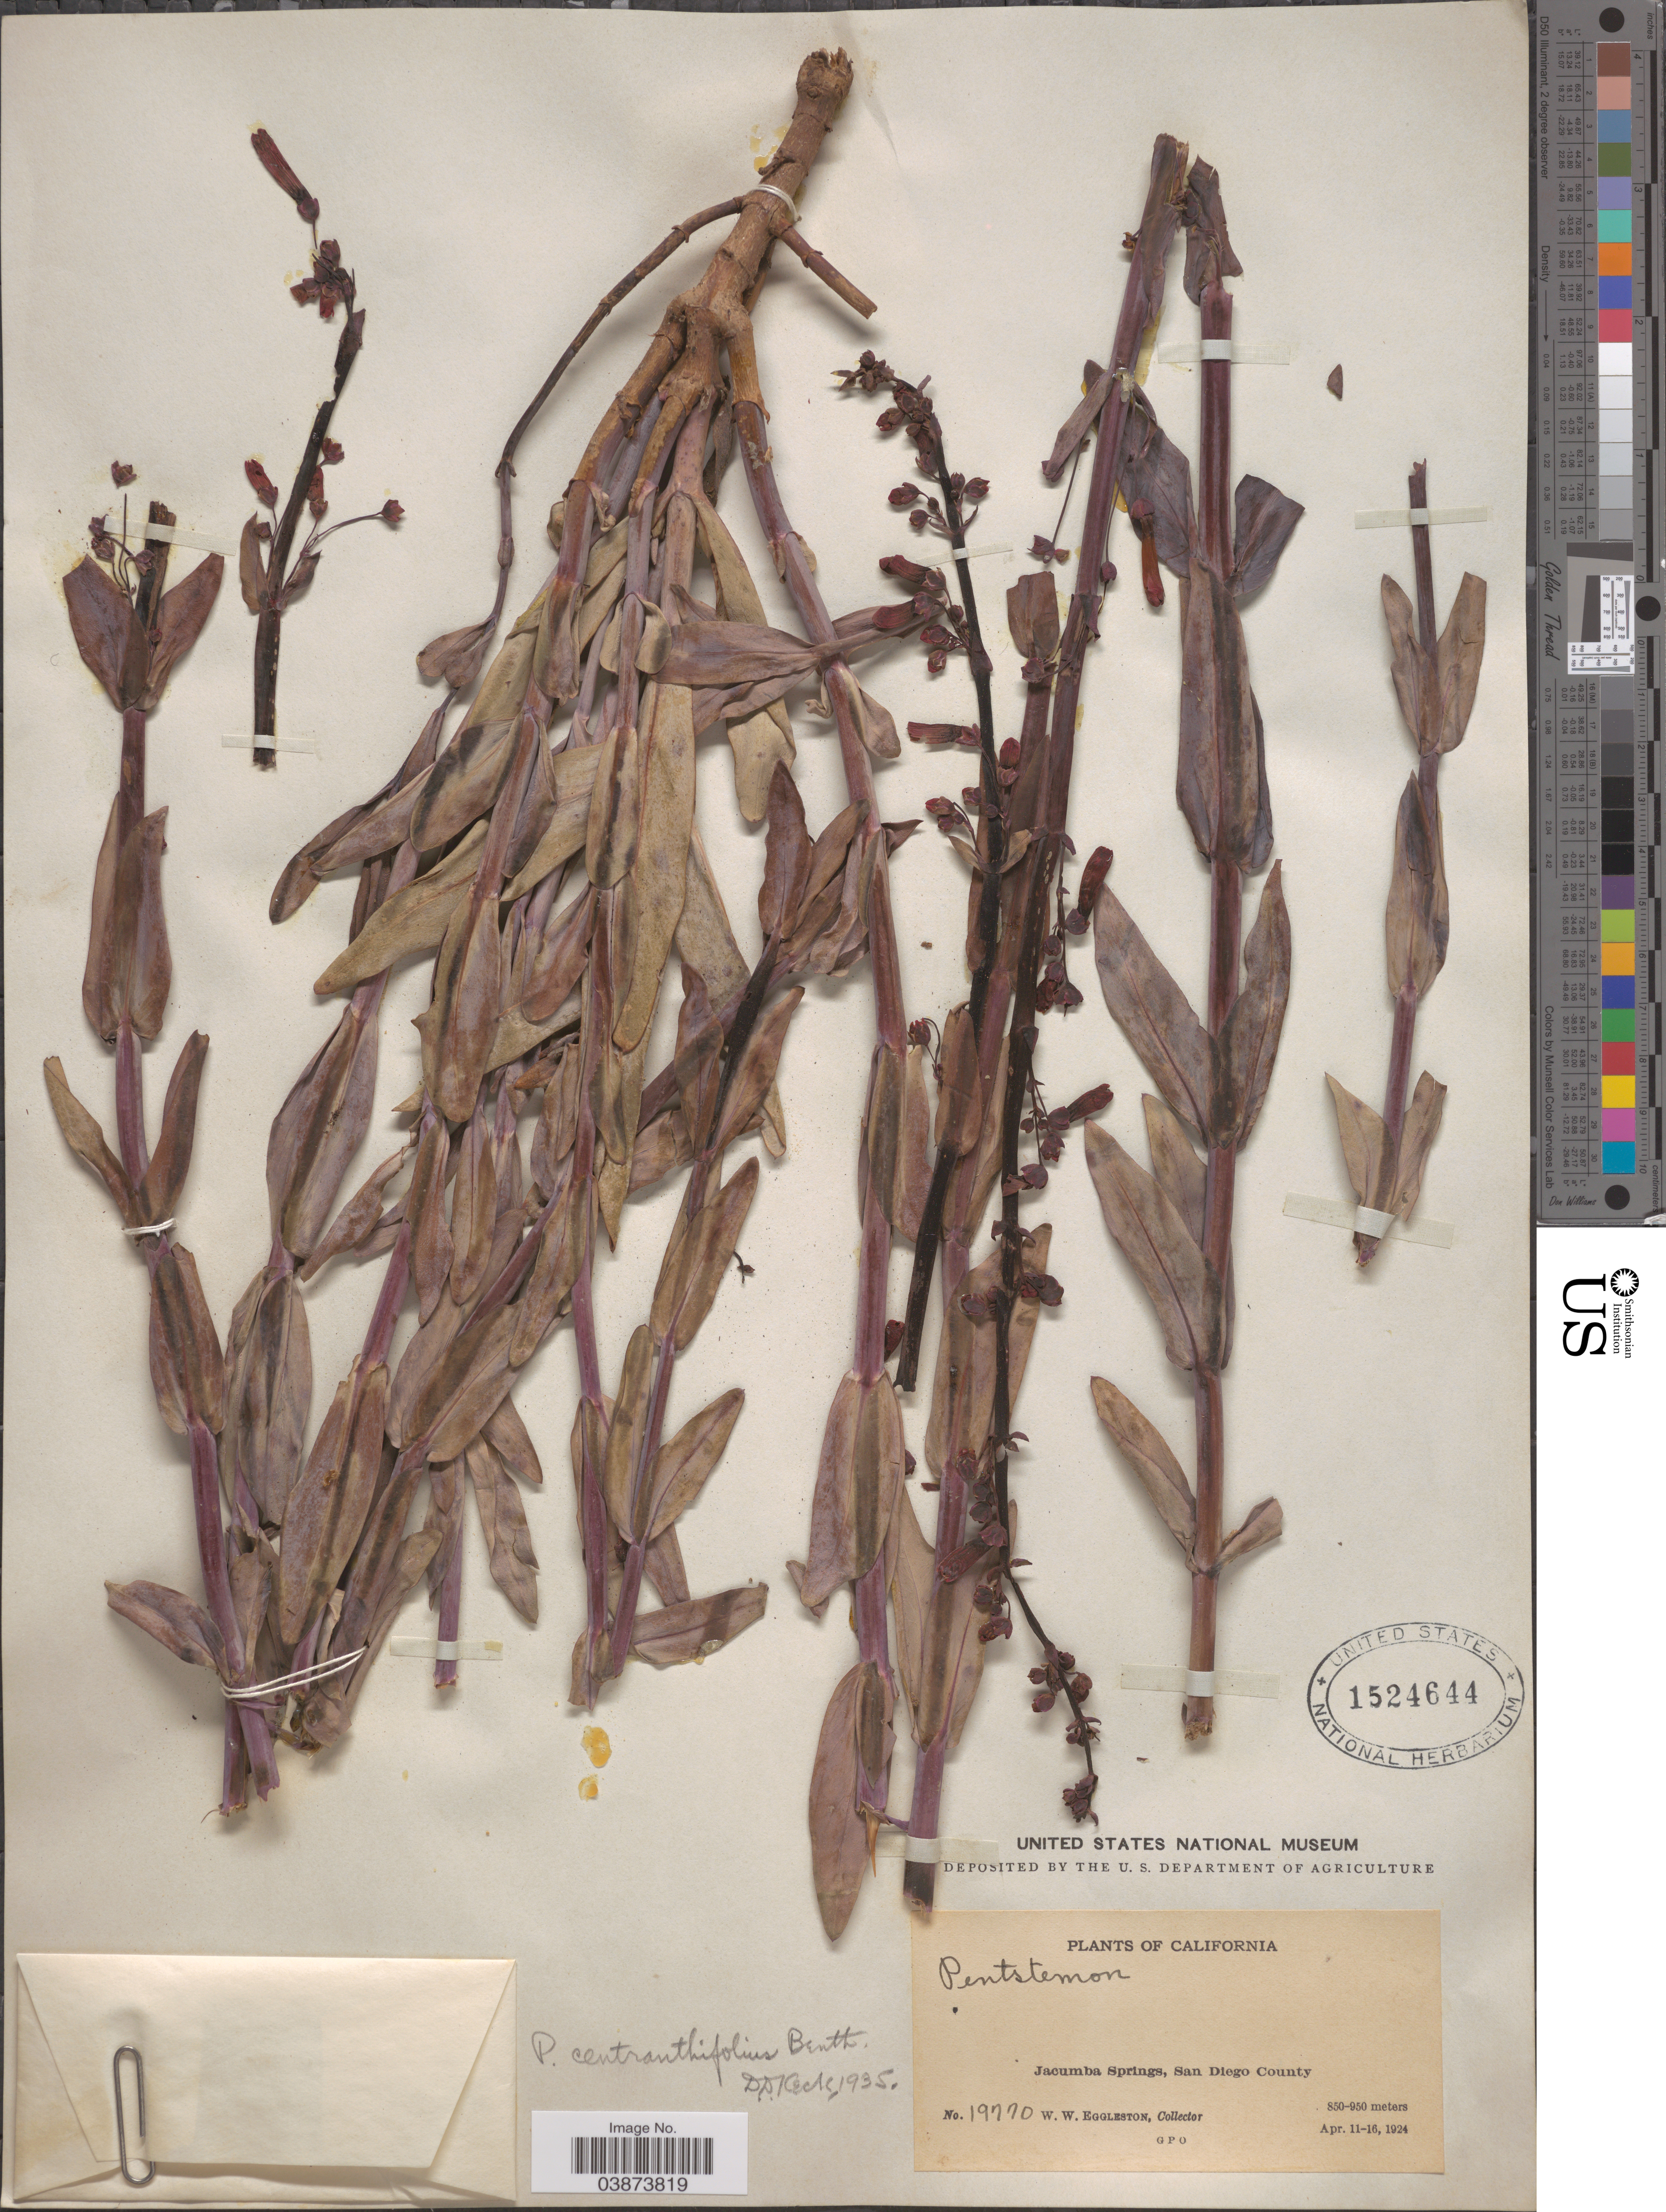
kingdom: Plantae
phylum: Tracheophyta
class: Magnoliopsida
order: Lamiales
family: Plantaginaceae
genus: Penstemon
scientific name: Penstemon centranthifolius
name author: Benth.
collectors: W. W. Eggleston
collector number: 19770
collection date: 1924-04-11/1924-04-16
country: United States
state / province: California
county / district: San Diego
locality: Jacumba Springs, San Diego County.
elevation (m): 850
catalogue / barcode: US 1524644